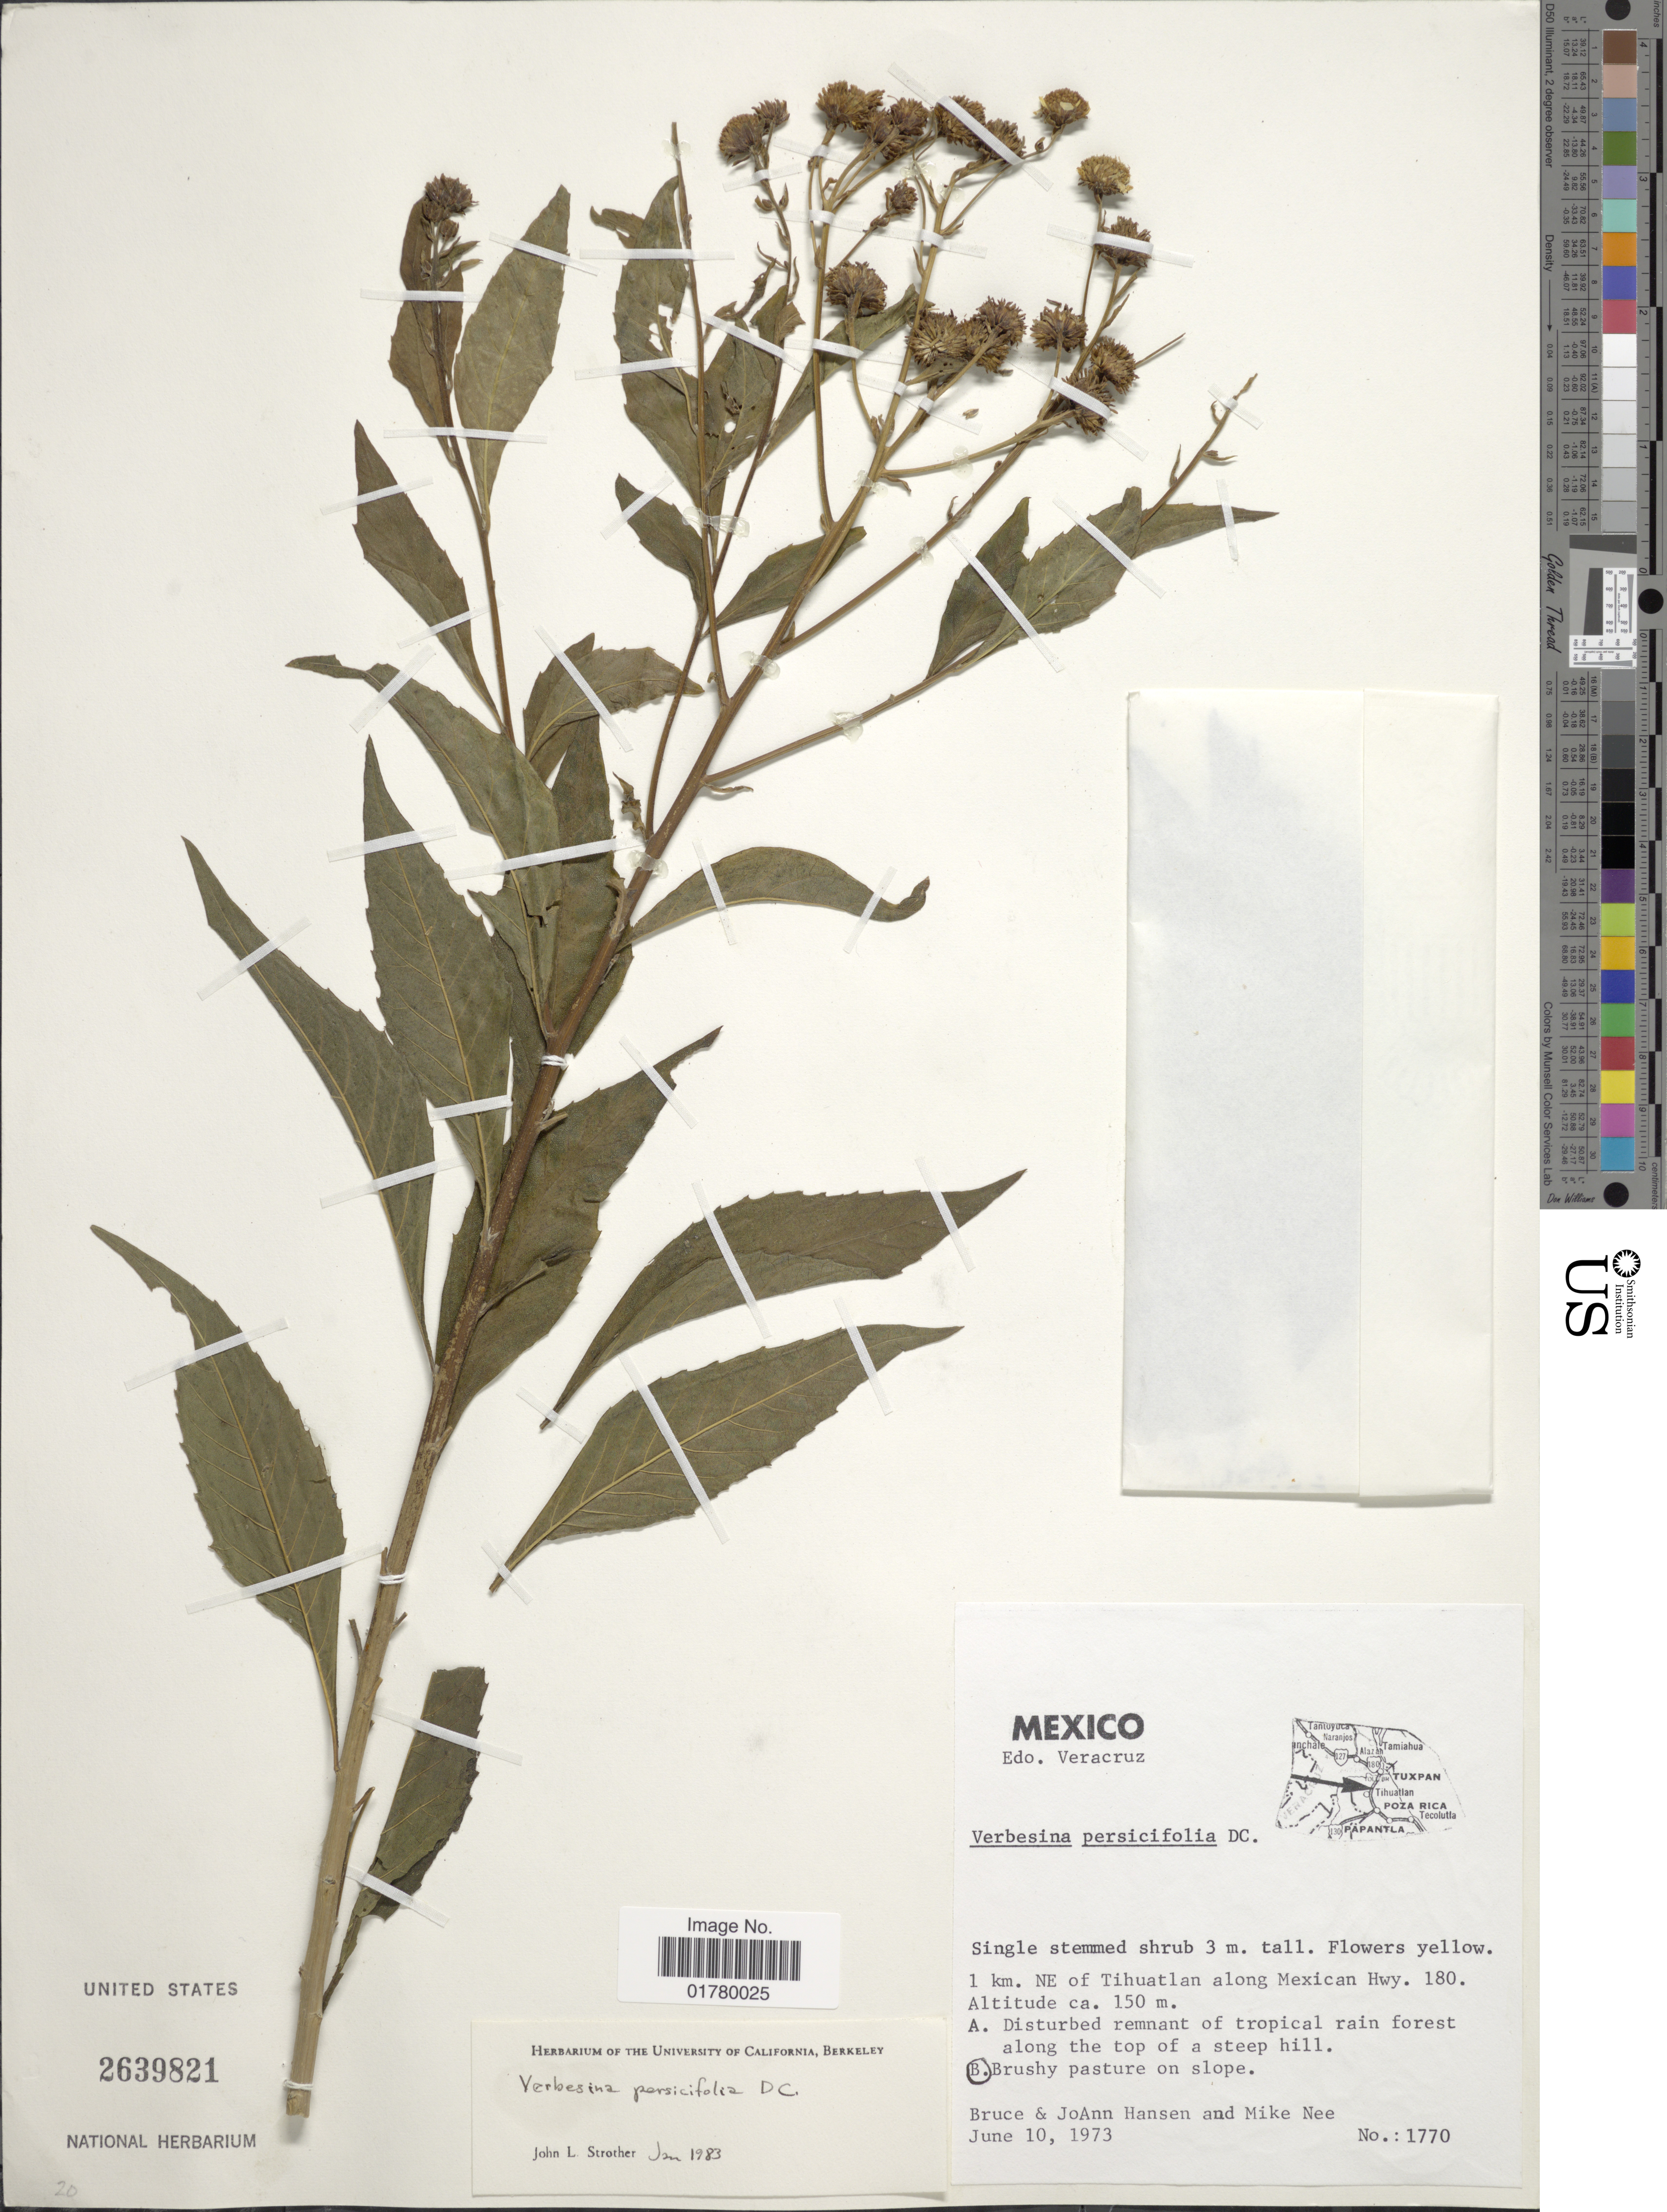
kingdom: Plantae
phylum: Tracheophyta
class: Magnoliopsida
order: Asterales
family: Asteraceae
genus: Verbesina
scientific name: Verbesina persicifolia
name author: DC.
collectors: B. Hansen, J. Hansen & M. Nee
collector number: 1770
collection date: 1973-06-10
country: Mexico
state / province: Veracruz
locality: Veracruz, 1 km. NE of Tihuatlan along Mexican Hwy. 180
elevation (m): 150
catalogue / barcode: US 2639821